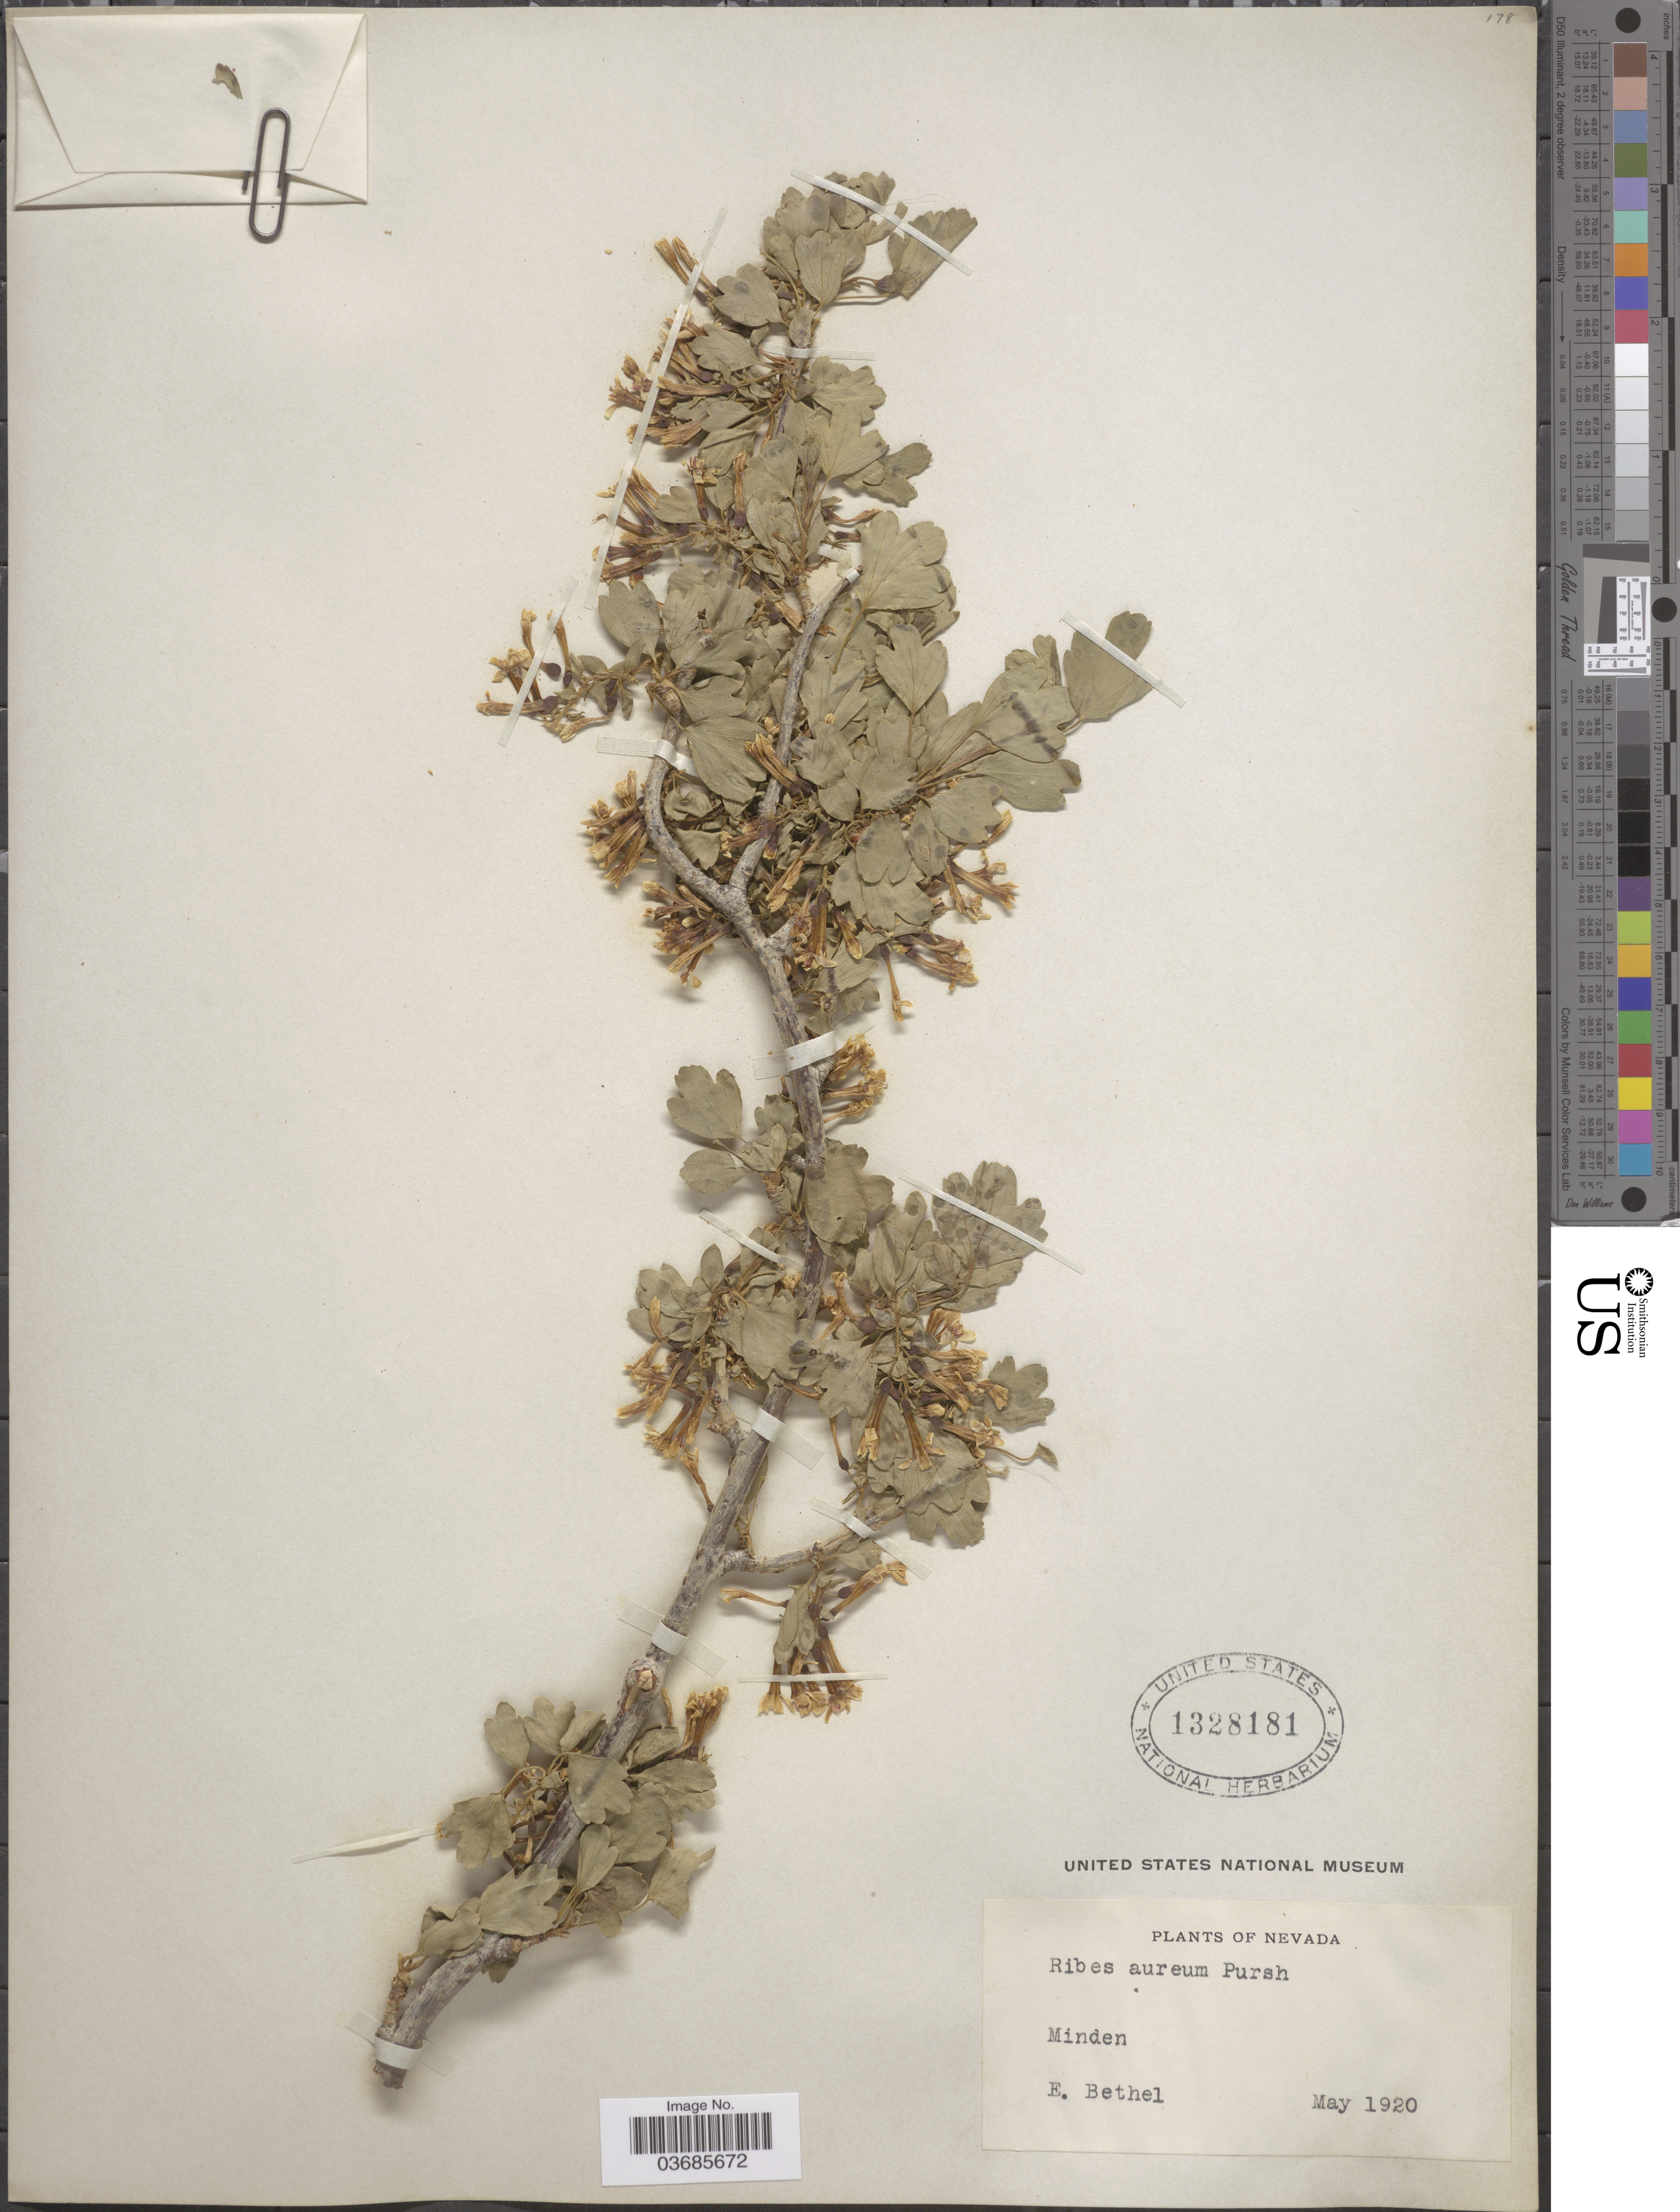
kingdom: Plantae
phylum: Tracheophyta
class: Magnoliopsida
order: Saxifragales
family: Grossulariaceae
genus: Ribes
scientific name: Ribes aureum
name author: Pursh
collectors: E. Bethel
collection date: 1920-05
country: United States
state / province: Nevada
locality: Minden.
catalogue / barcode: US 1328181